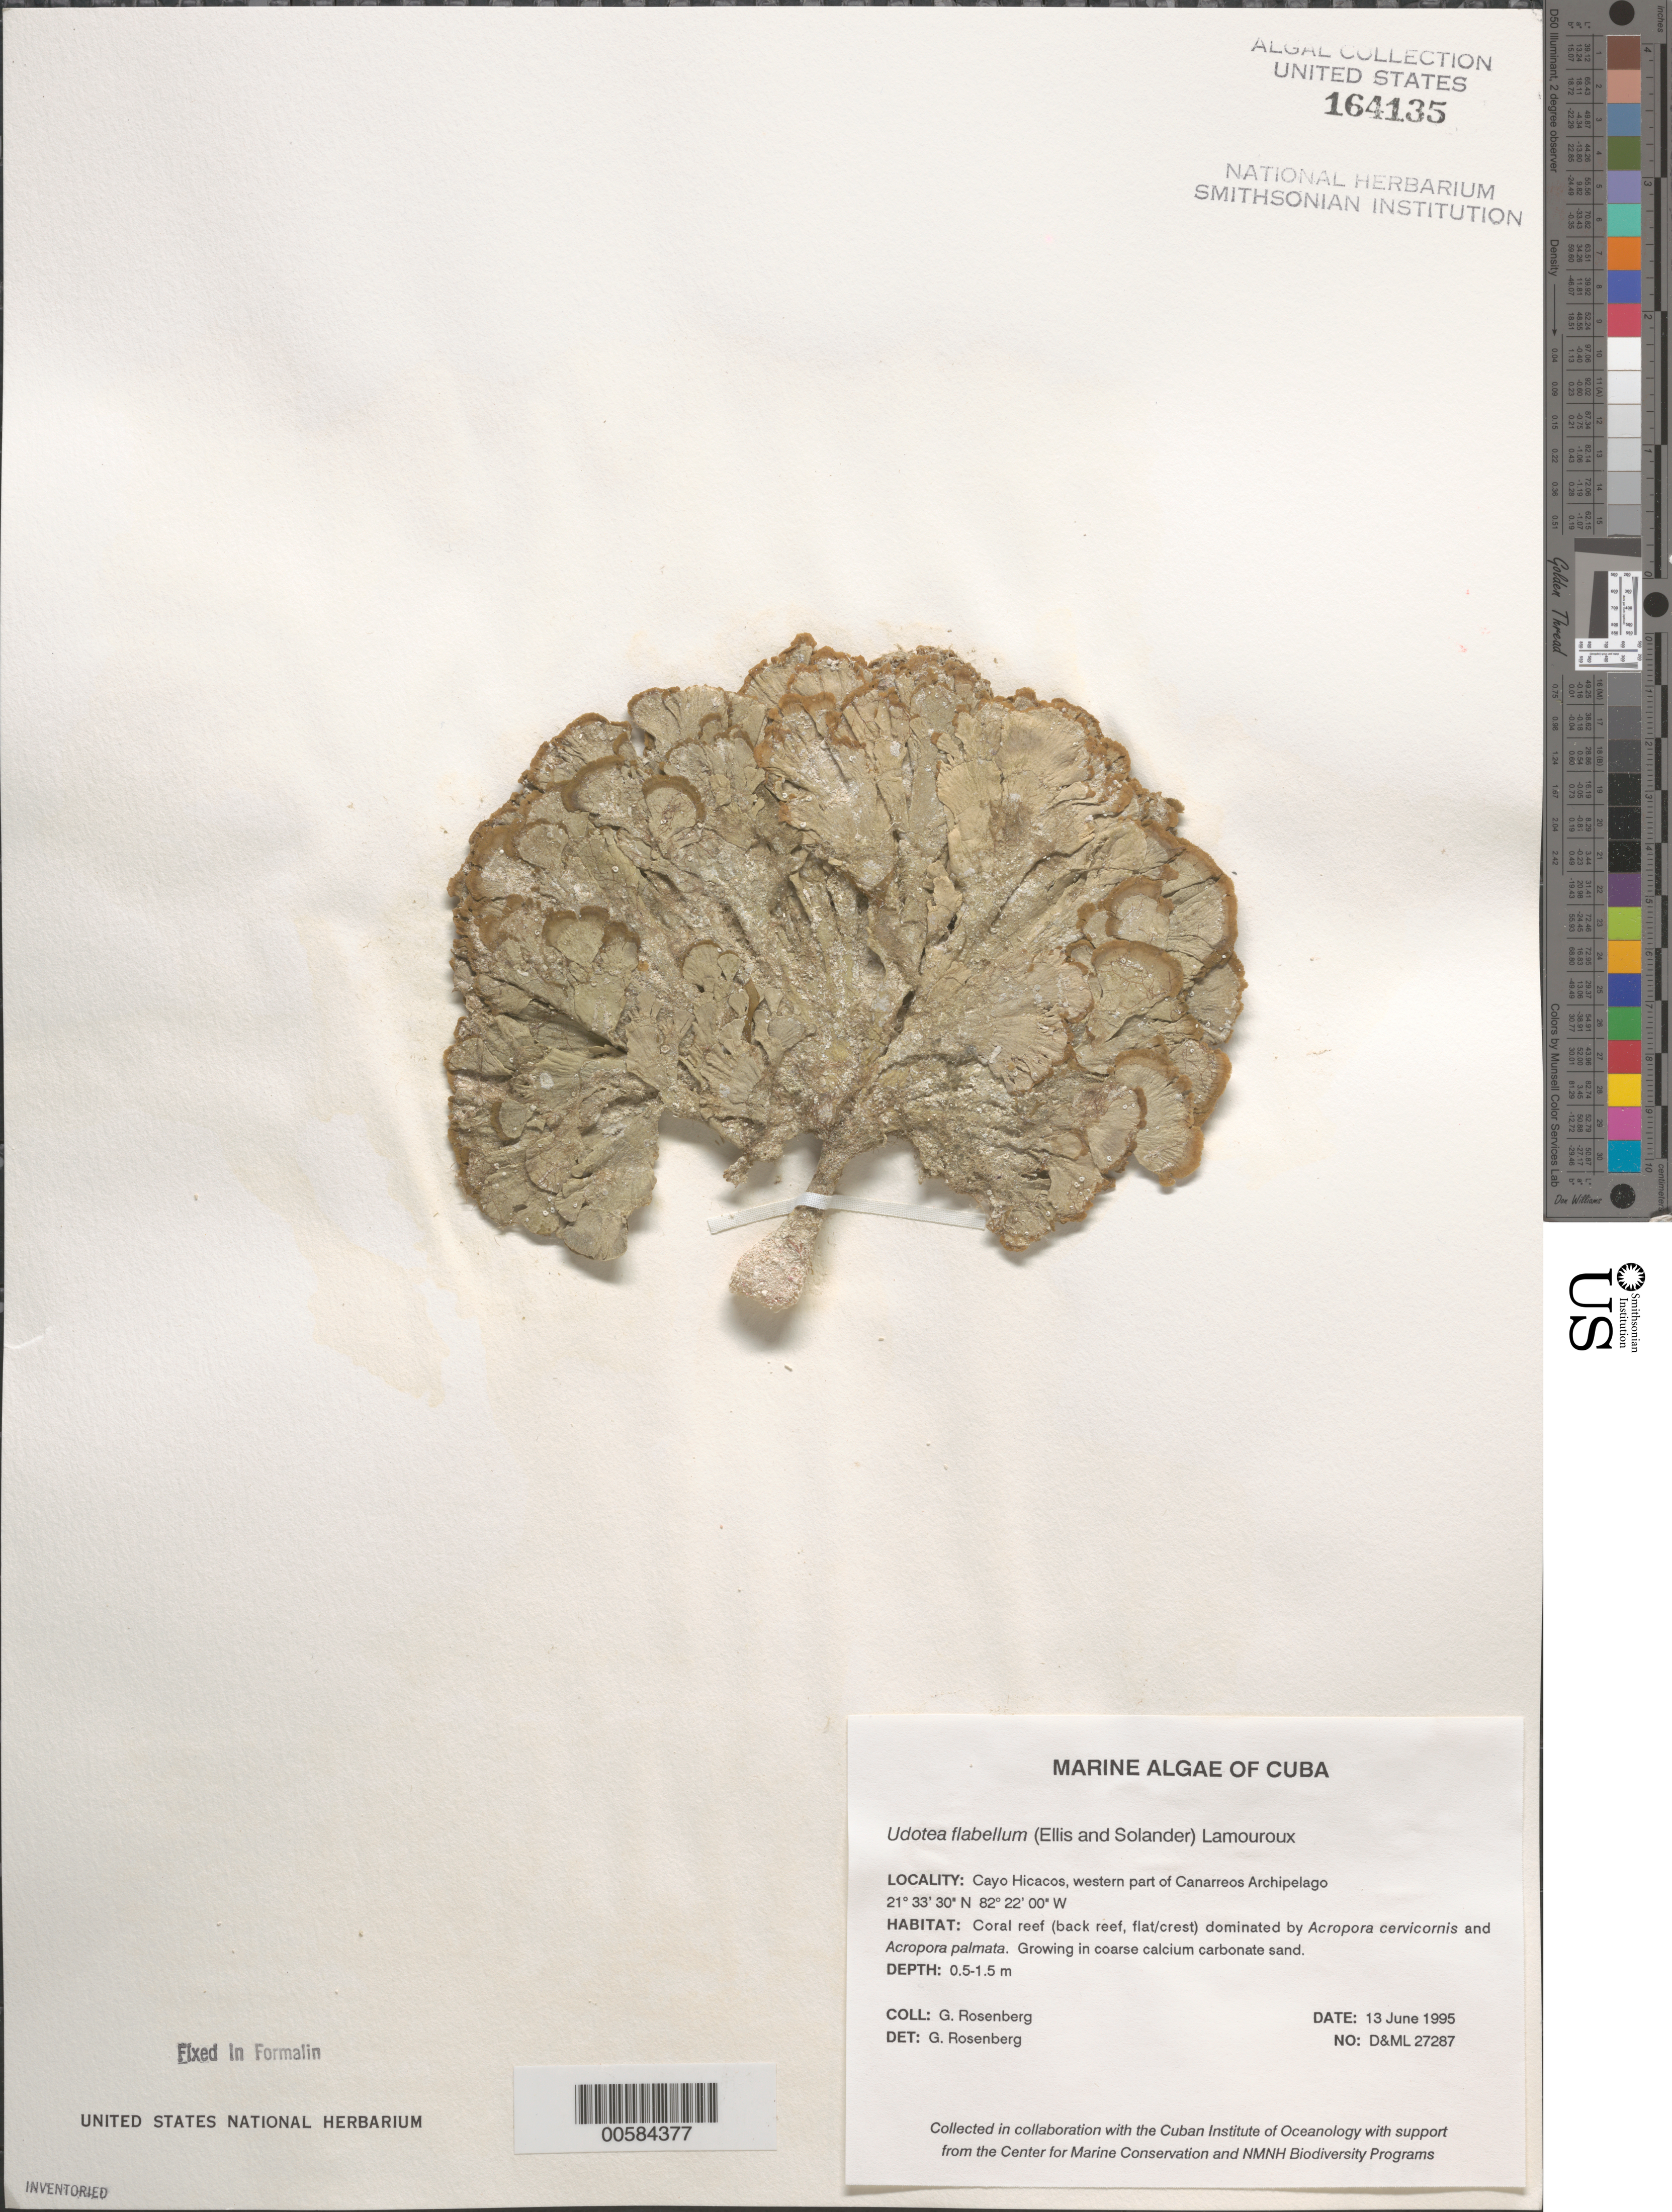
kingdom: Plantae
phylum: Chlorophyta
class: Ulvophyceae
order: Bryopsidales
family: Udoteaceae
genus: Udotea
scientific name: Udotea flabellum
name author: (J. Ellis & Sol.) M. Howe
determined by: Rosenberg, G.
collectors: G. Rosenberg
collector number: D&ML 27287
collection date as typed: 13 Jun 1995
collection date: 1995-06-13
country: Cuba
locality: Cayo hicacos, western canarreos archipelago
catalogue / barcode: US 164135